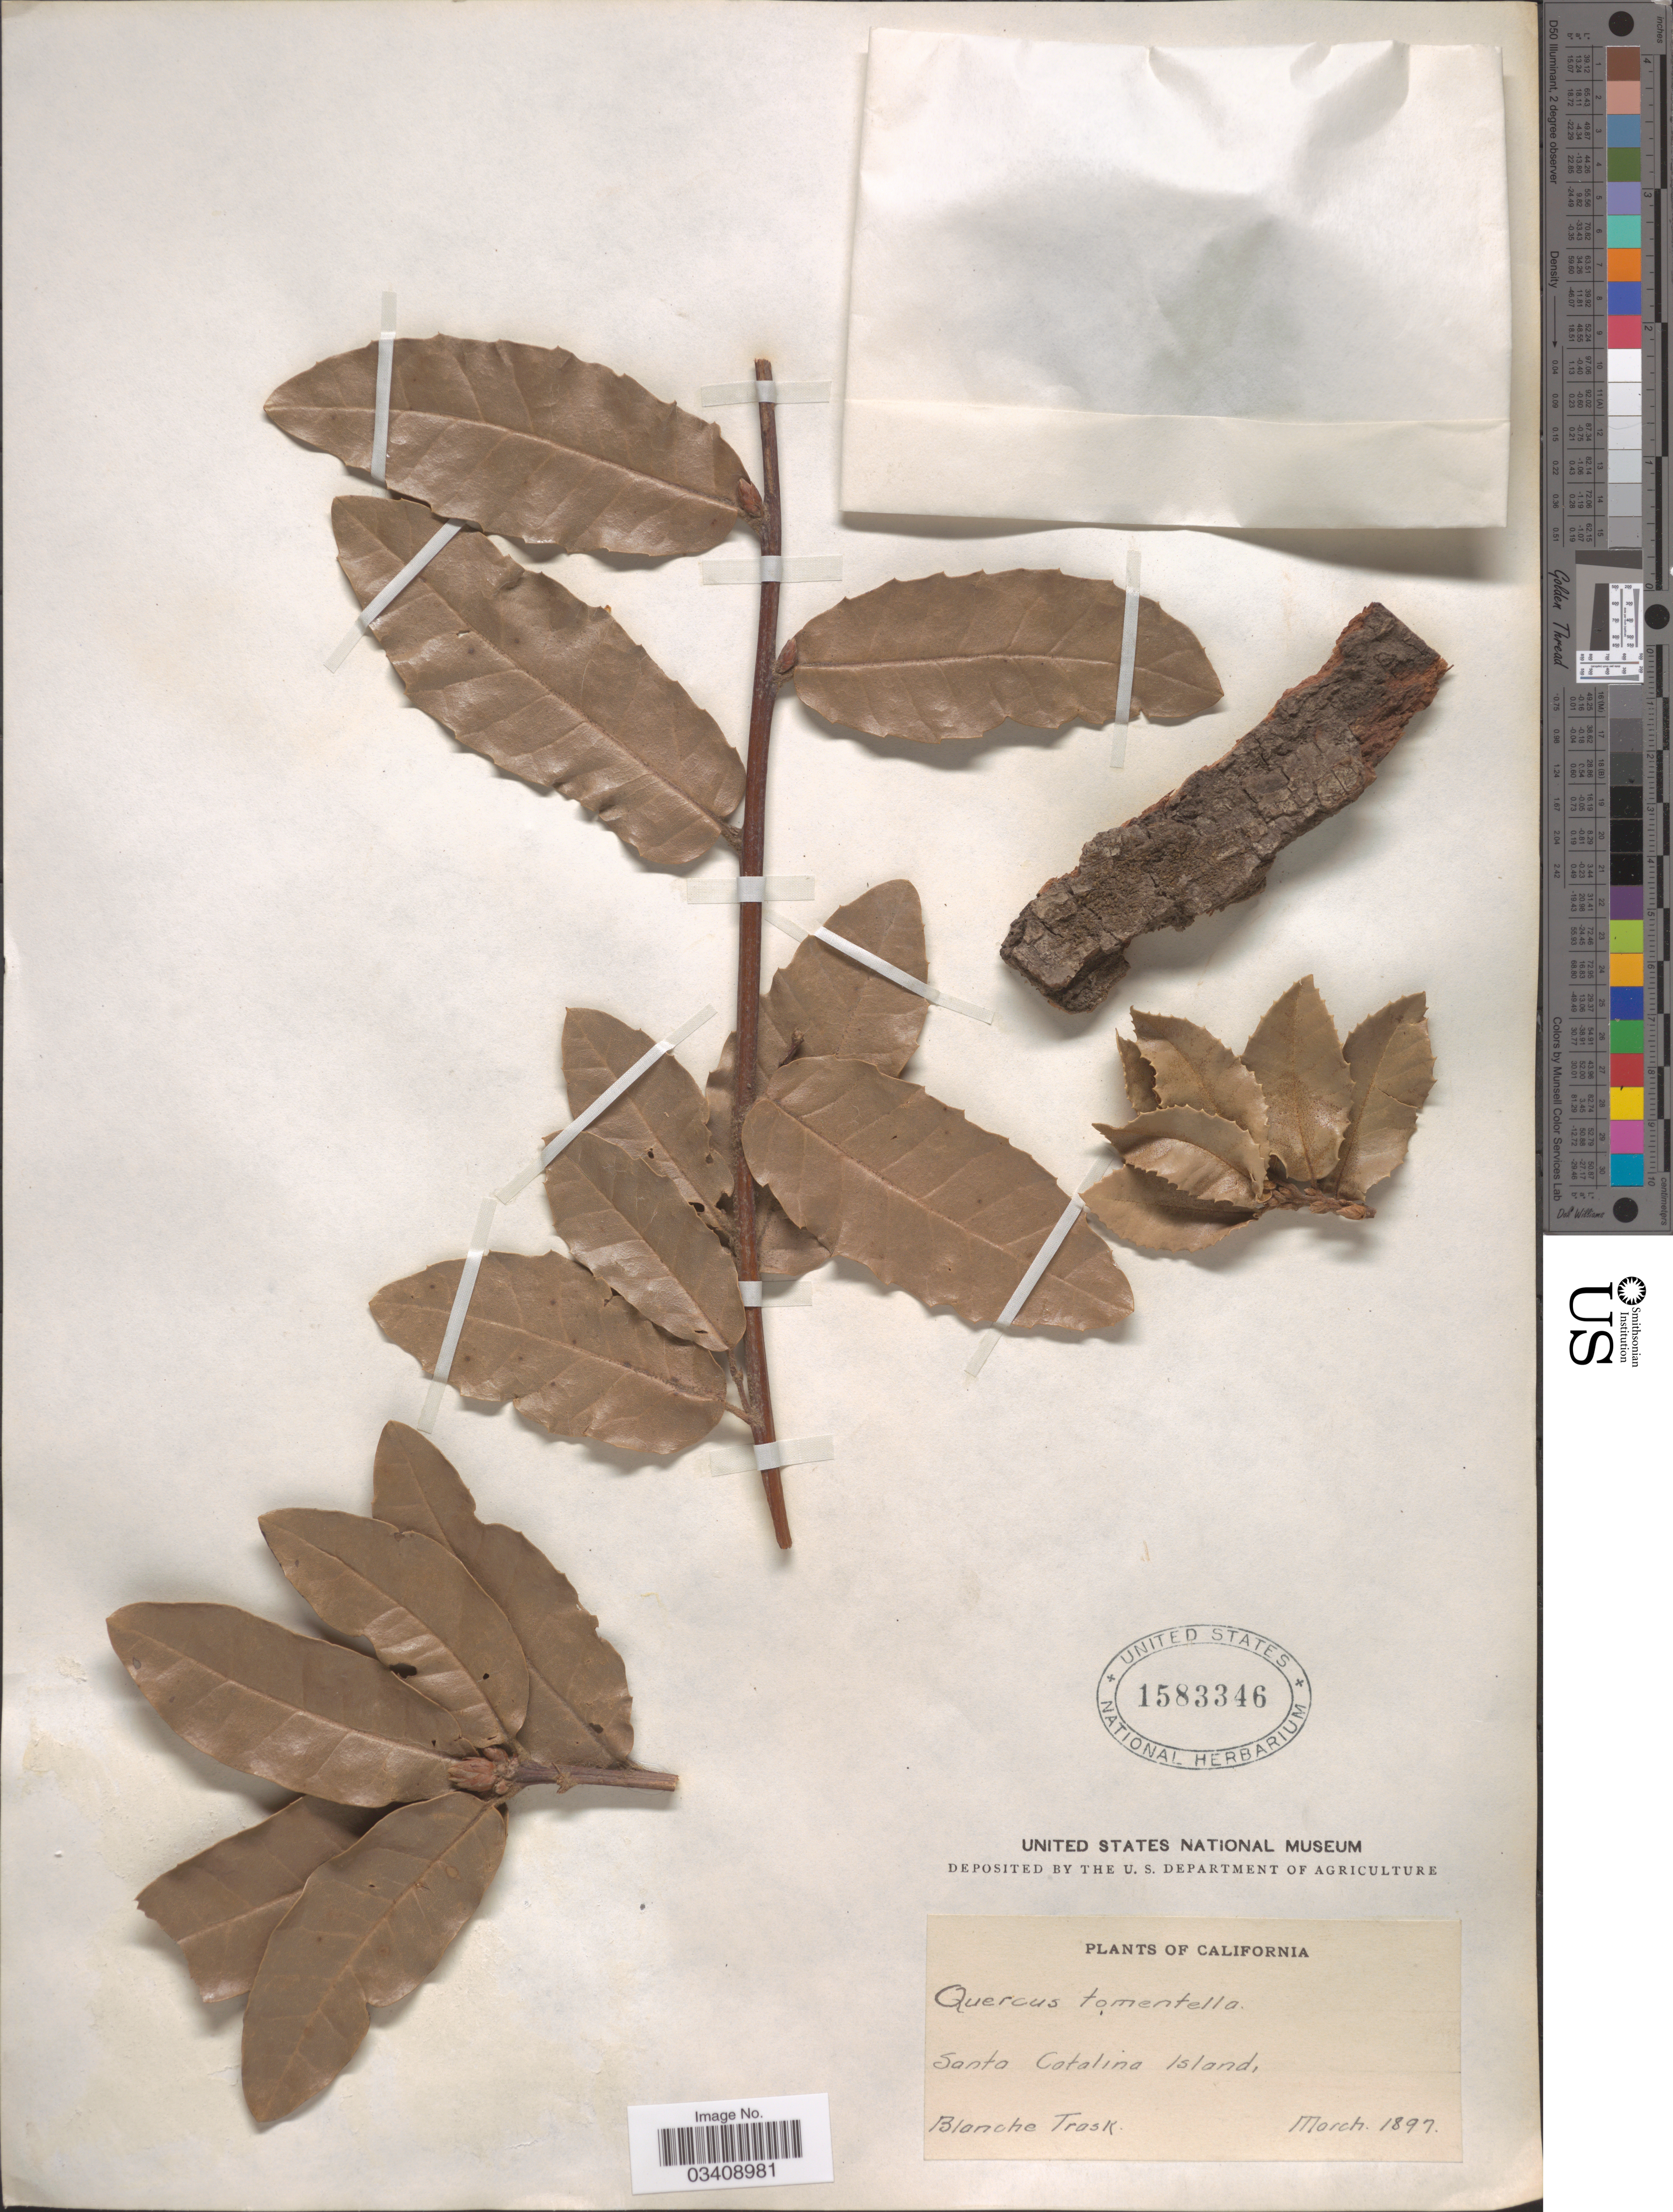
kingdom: Plantae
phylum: Tracheophyta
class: Magnoliopsida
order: Fagales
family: Fagaceae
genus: Quercus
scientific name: Quercus tomentella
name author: Engelm.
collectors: B. Trask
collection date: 1897-03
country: United States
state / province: California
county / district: Los Angeles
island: Santa Catalina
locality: Santa Catalina Island.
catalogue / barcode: US 1583346